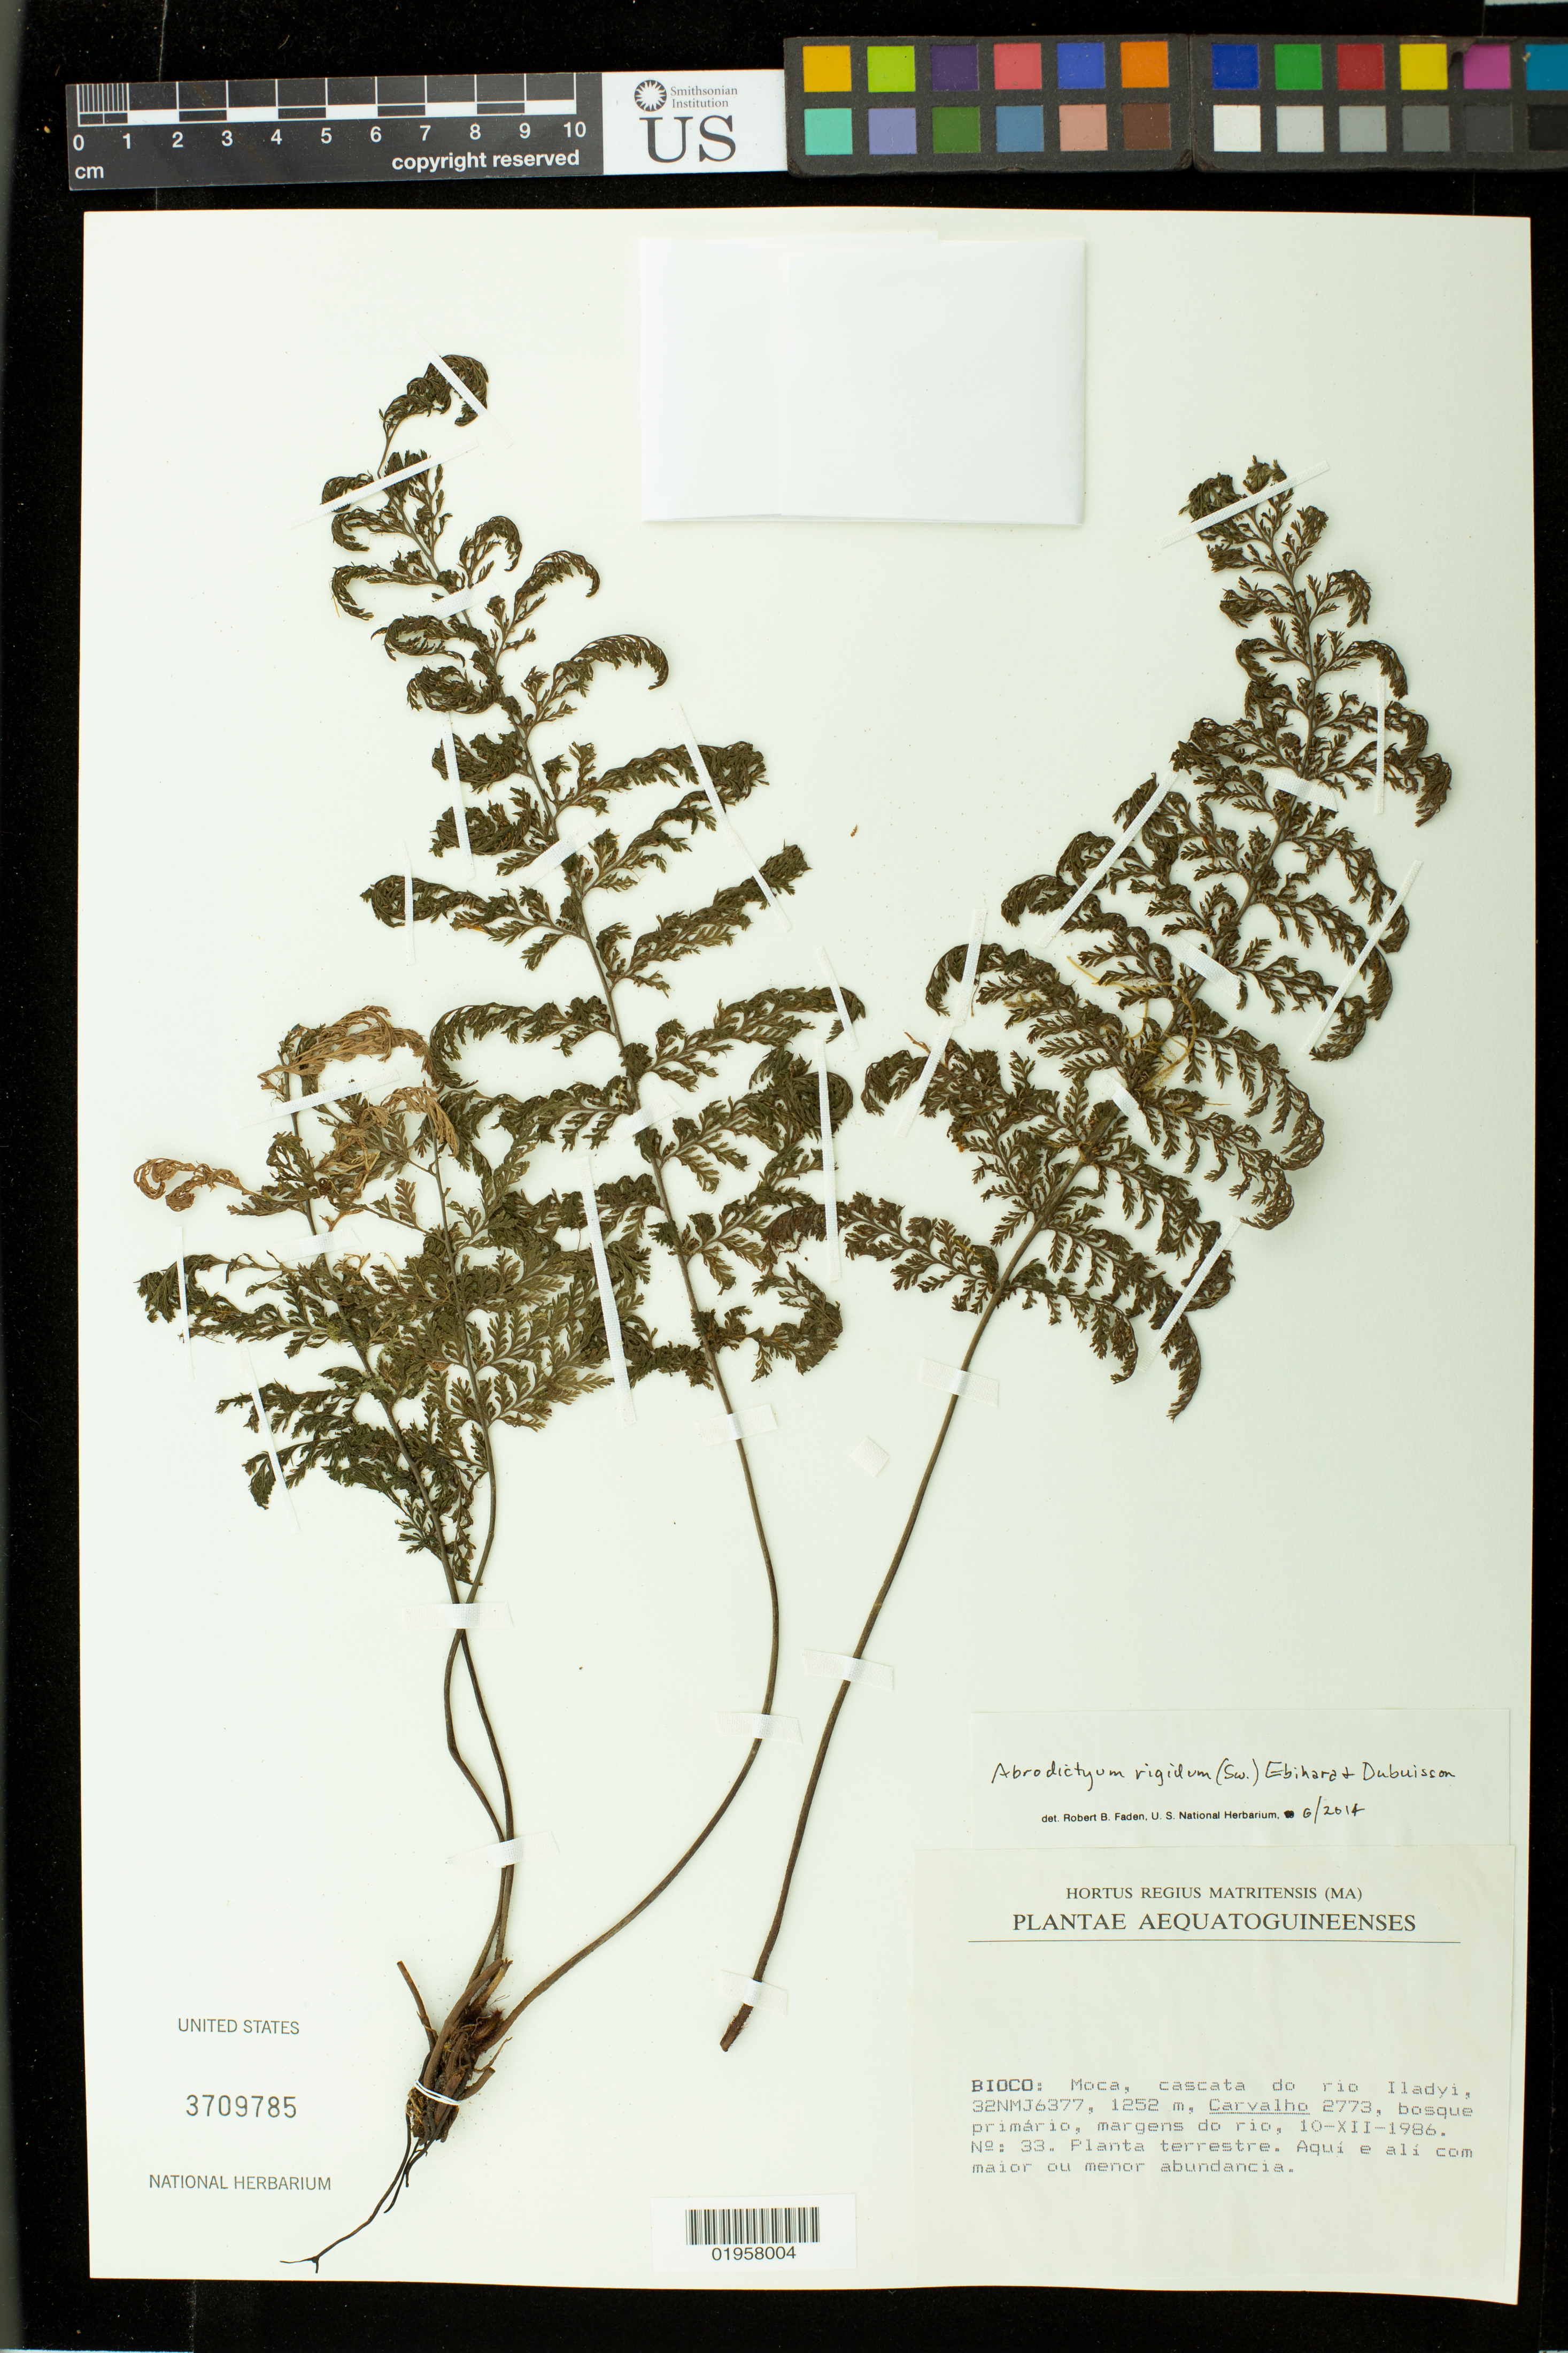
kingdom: Plantae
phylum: Tracheophyta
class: Polypodiopsida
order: Hymenophyllales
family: Hymenophyllaceae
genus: Abrodictyum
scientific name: Abrodictyum rigidum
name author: (Sw.) Ebihara & Dubuisson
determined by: Faden, Robert B., (US), Smithsonian Institution - National Museum of Natural History (UNITED STATES)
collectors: -- Carvalho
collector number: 2773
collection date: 1986-12-10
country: Equatorial Guinea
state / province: Bioko Sur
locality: Bioco [Bioko]: Moca, cascata d orio Iladyi, 32NMJ6377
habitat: Bosque primário, margens do rio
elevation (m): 1252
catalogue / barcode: US 3709785